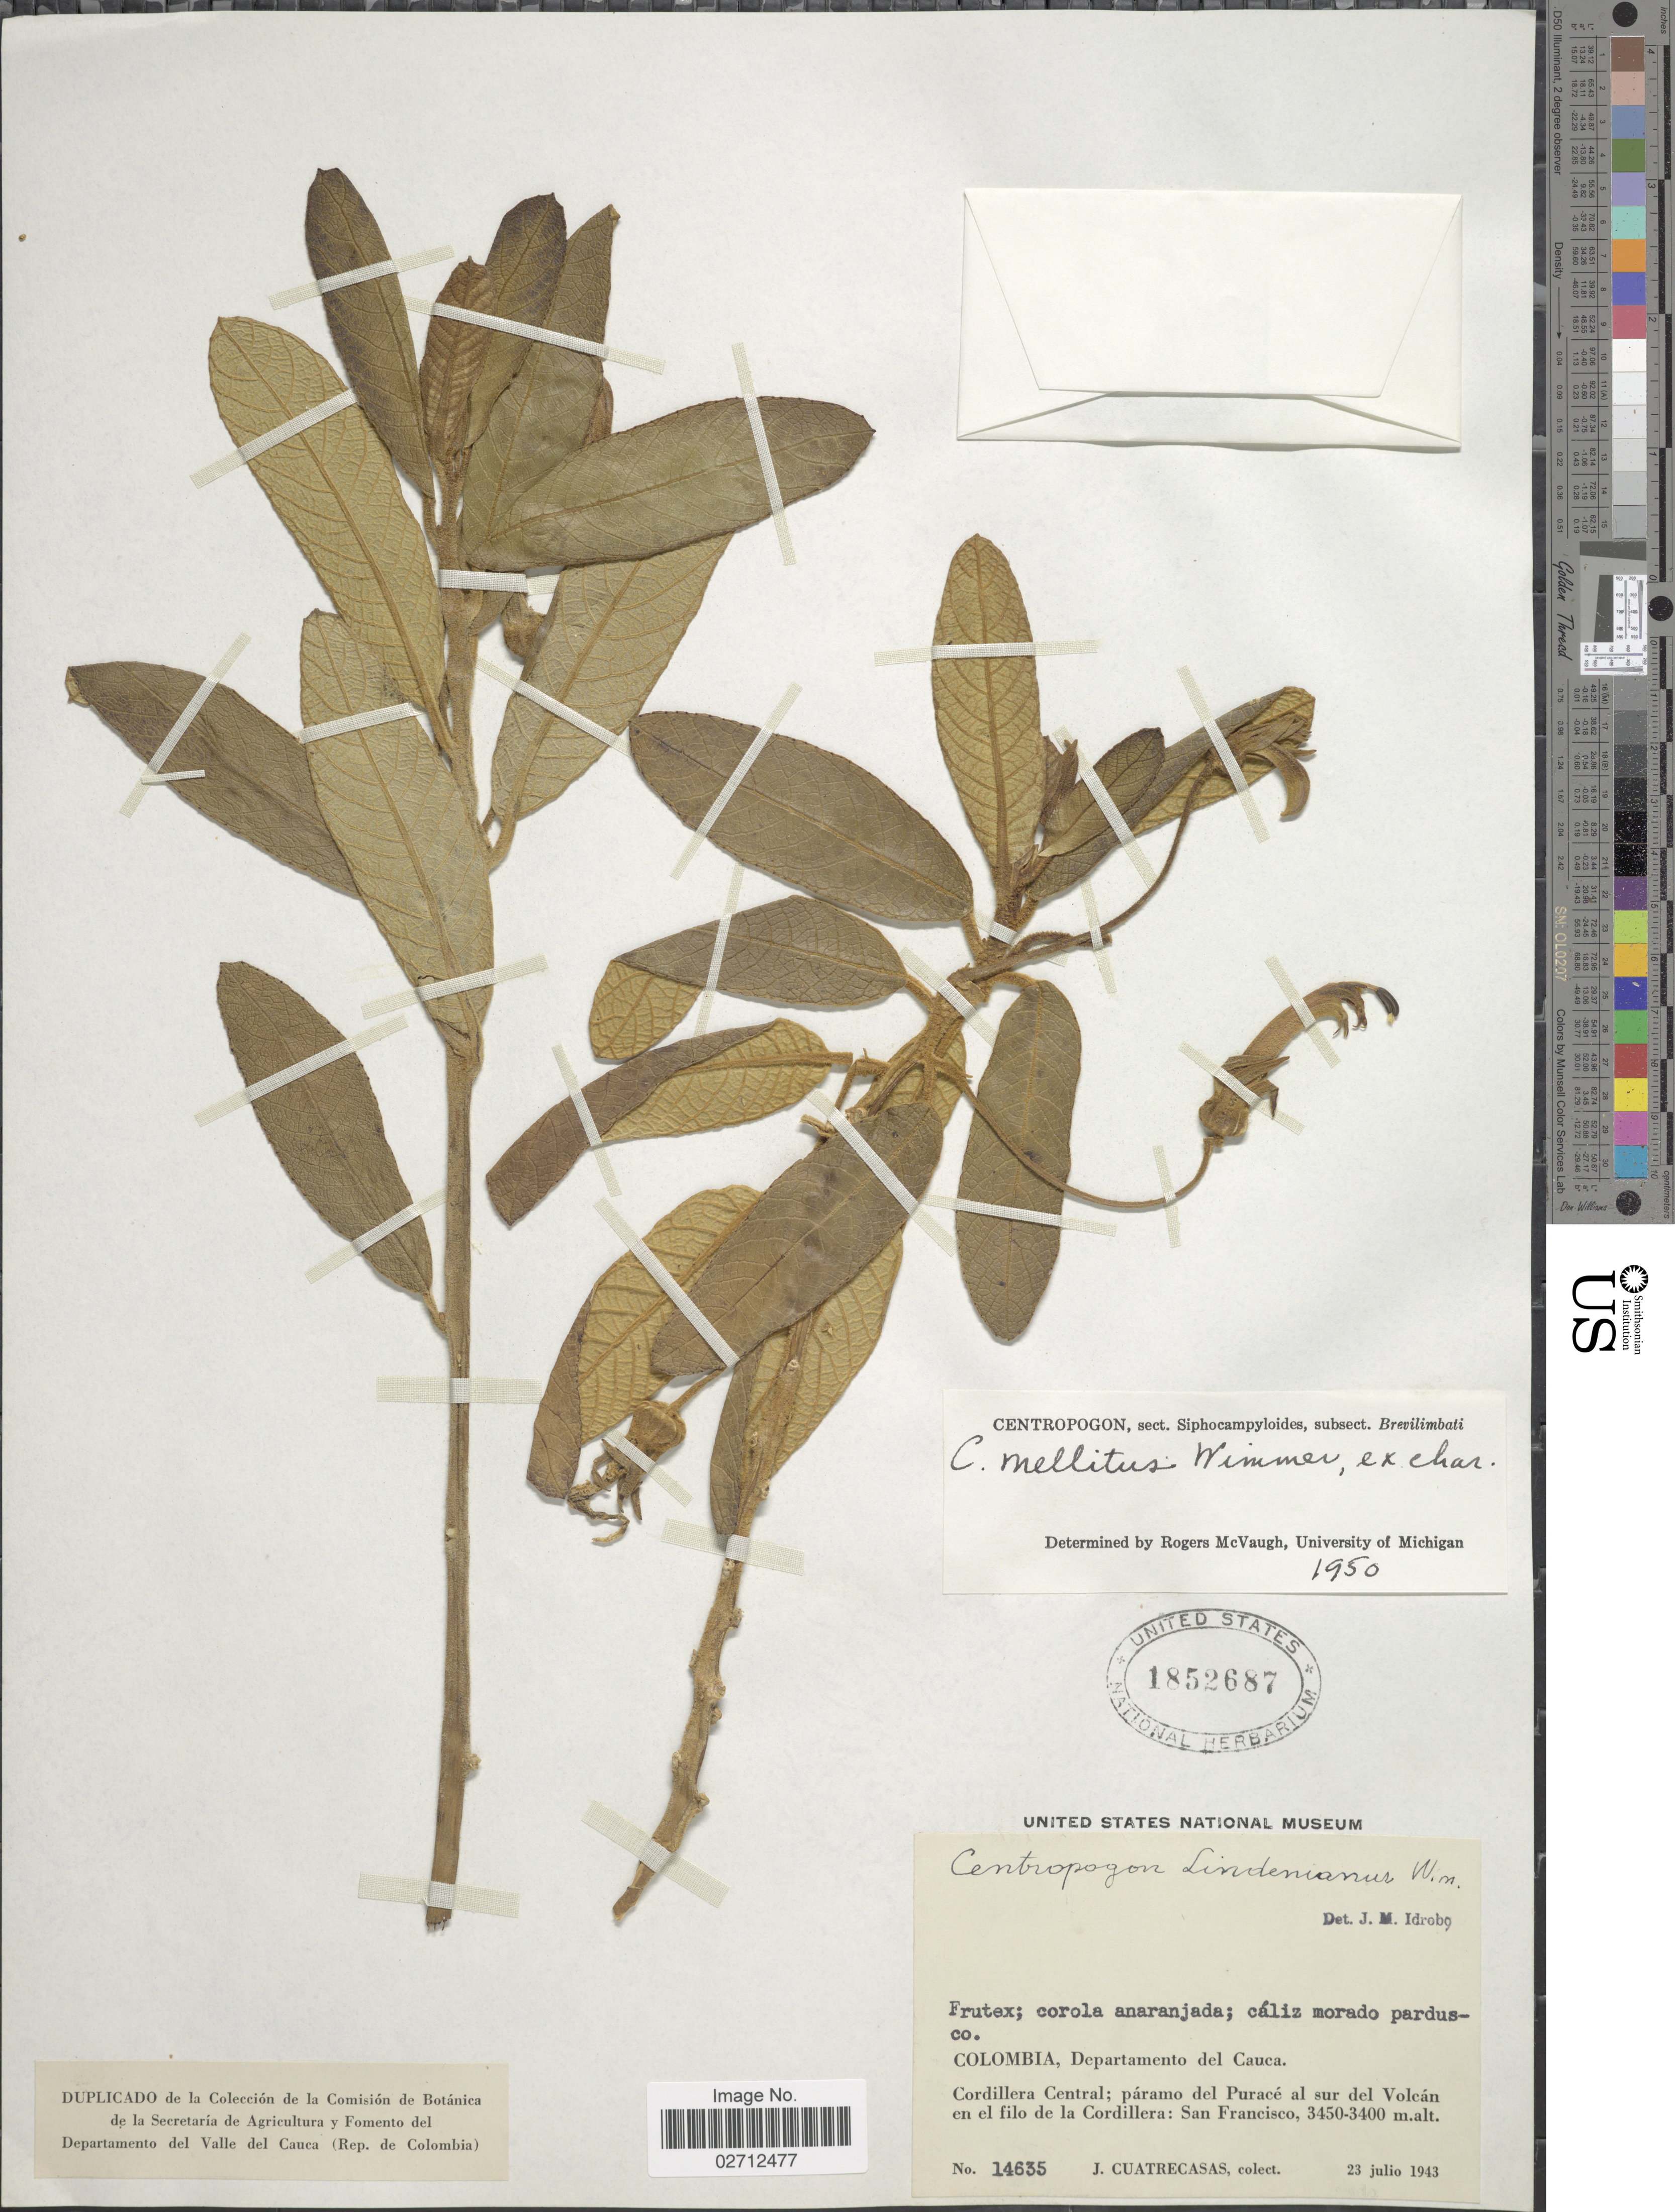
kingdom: Plantae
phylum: Tracheophyta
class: Magnoliopsida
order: Asterales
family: Campanulaceae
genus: Centropogon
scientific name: Centropogon mellitus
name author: E. Wimm.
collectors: J. Cuatrecasas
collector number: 14635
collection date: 1943-07-23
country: Colombia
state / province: Cauca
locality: Departamento del Cauca, Cordillera Central; páramo del Puracé al sur del Volcán en el filo de la Cordillera: San Francisco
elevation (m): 3400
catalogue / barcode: US 1852687